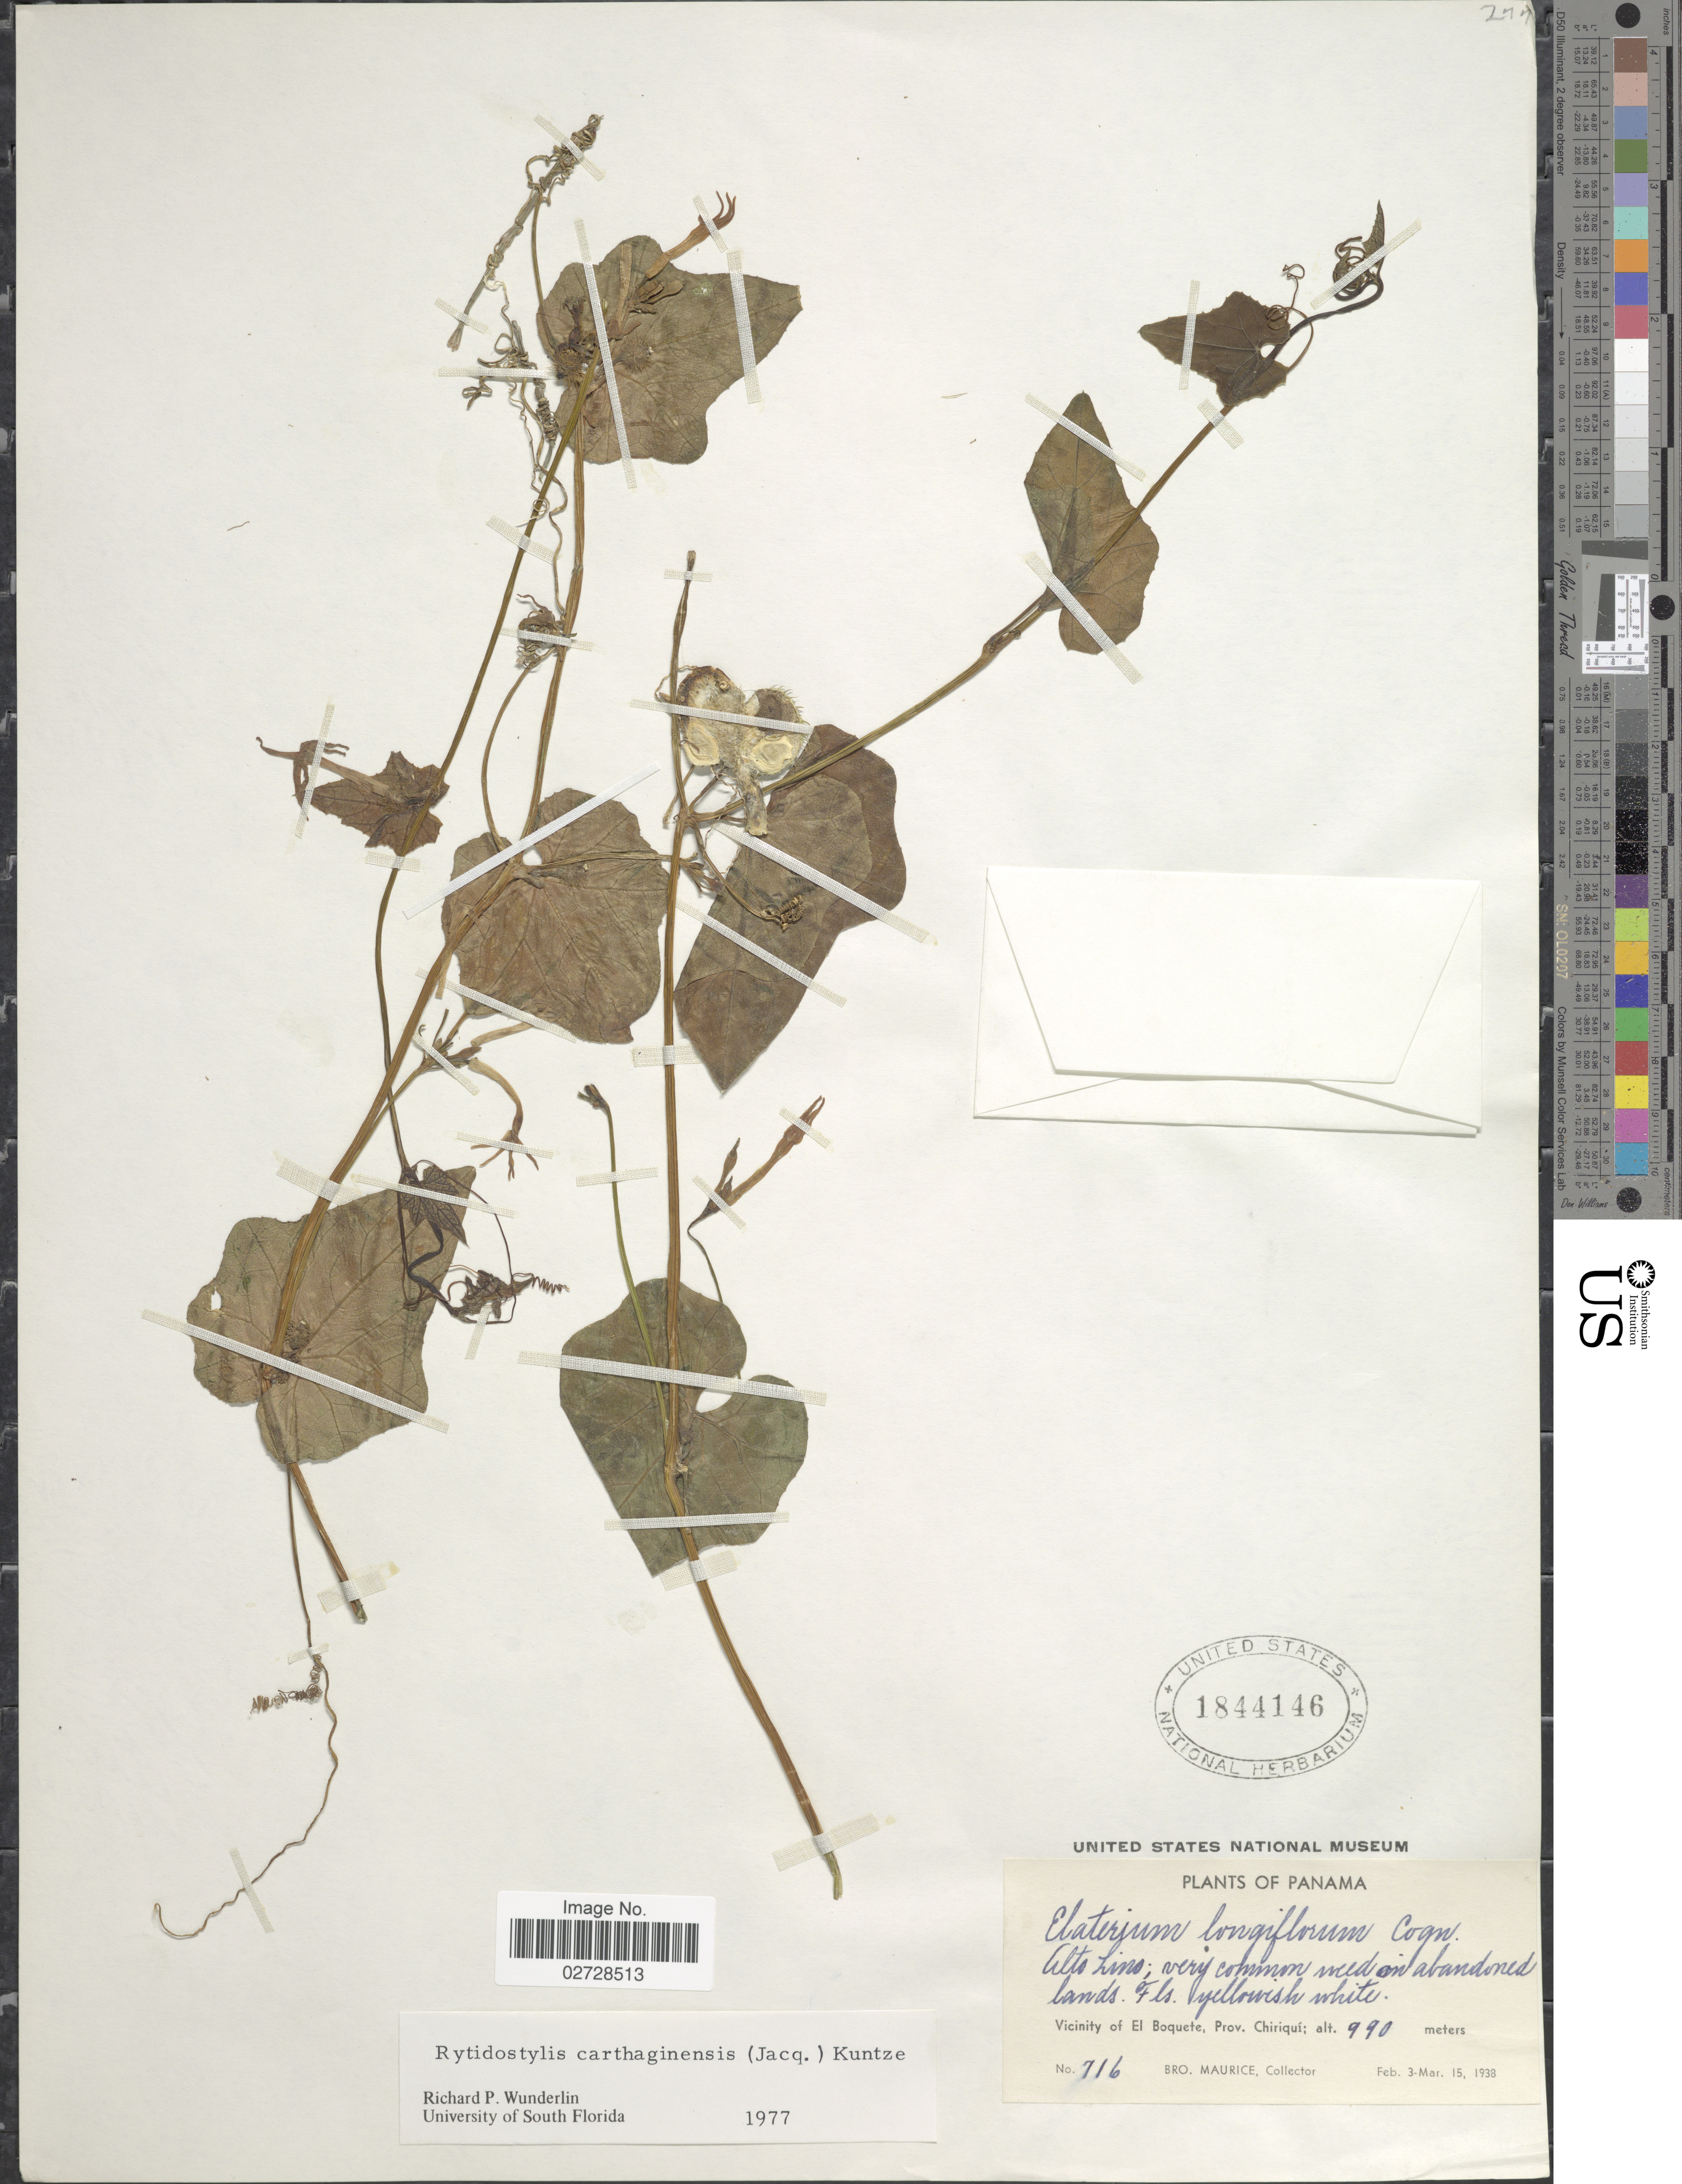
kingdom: Plantae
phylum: Tracheophyta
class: Magnoliopsida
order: Cucurbitales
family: Cucurbitaceae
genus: Cyclanthera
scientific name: Cyclanthera carthagenensis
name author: (Jacq.) H. Schaef. & S.S. Renner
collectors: B. Maurice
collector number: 716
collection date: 1938-02-03/1938-03-15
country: Panama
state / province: Chiriqui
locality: Alto Lino: Vicinity of El Boquete.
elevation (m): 990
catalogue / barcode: US 1844146